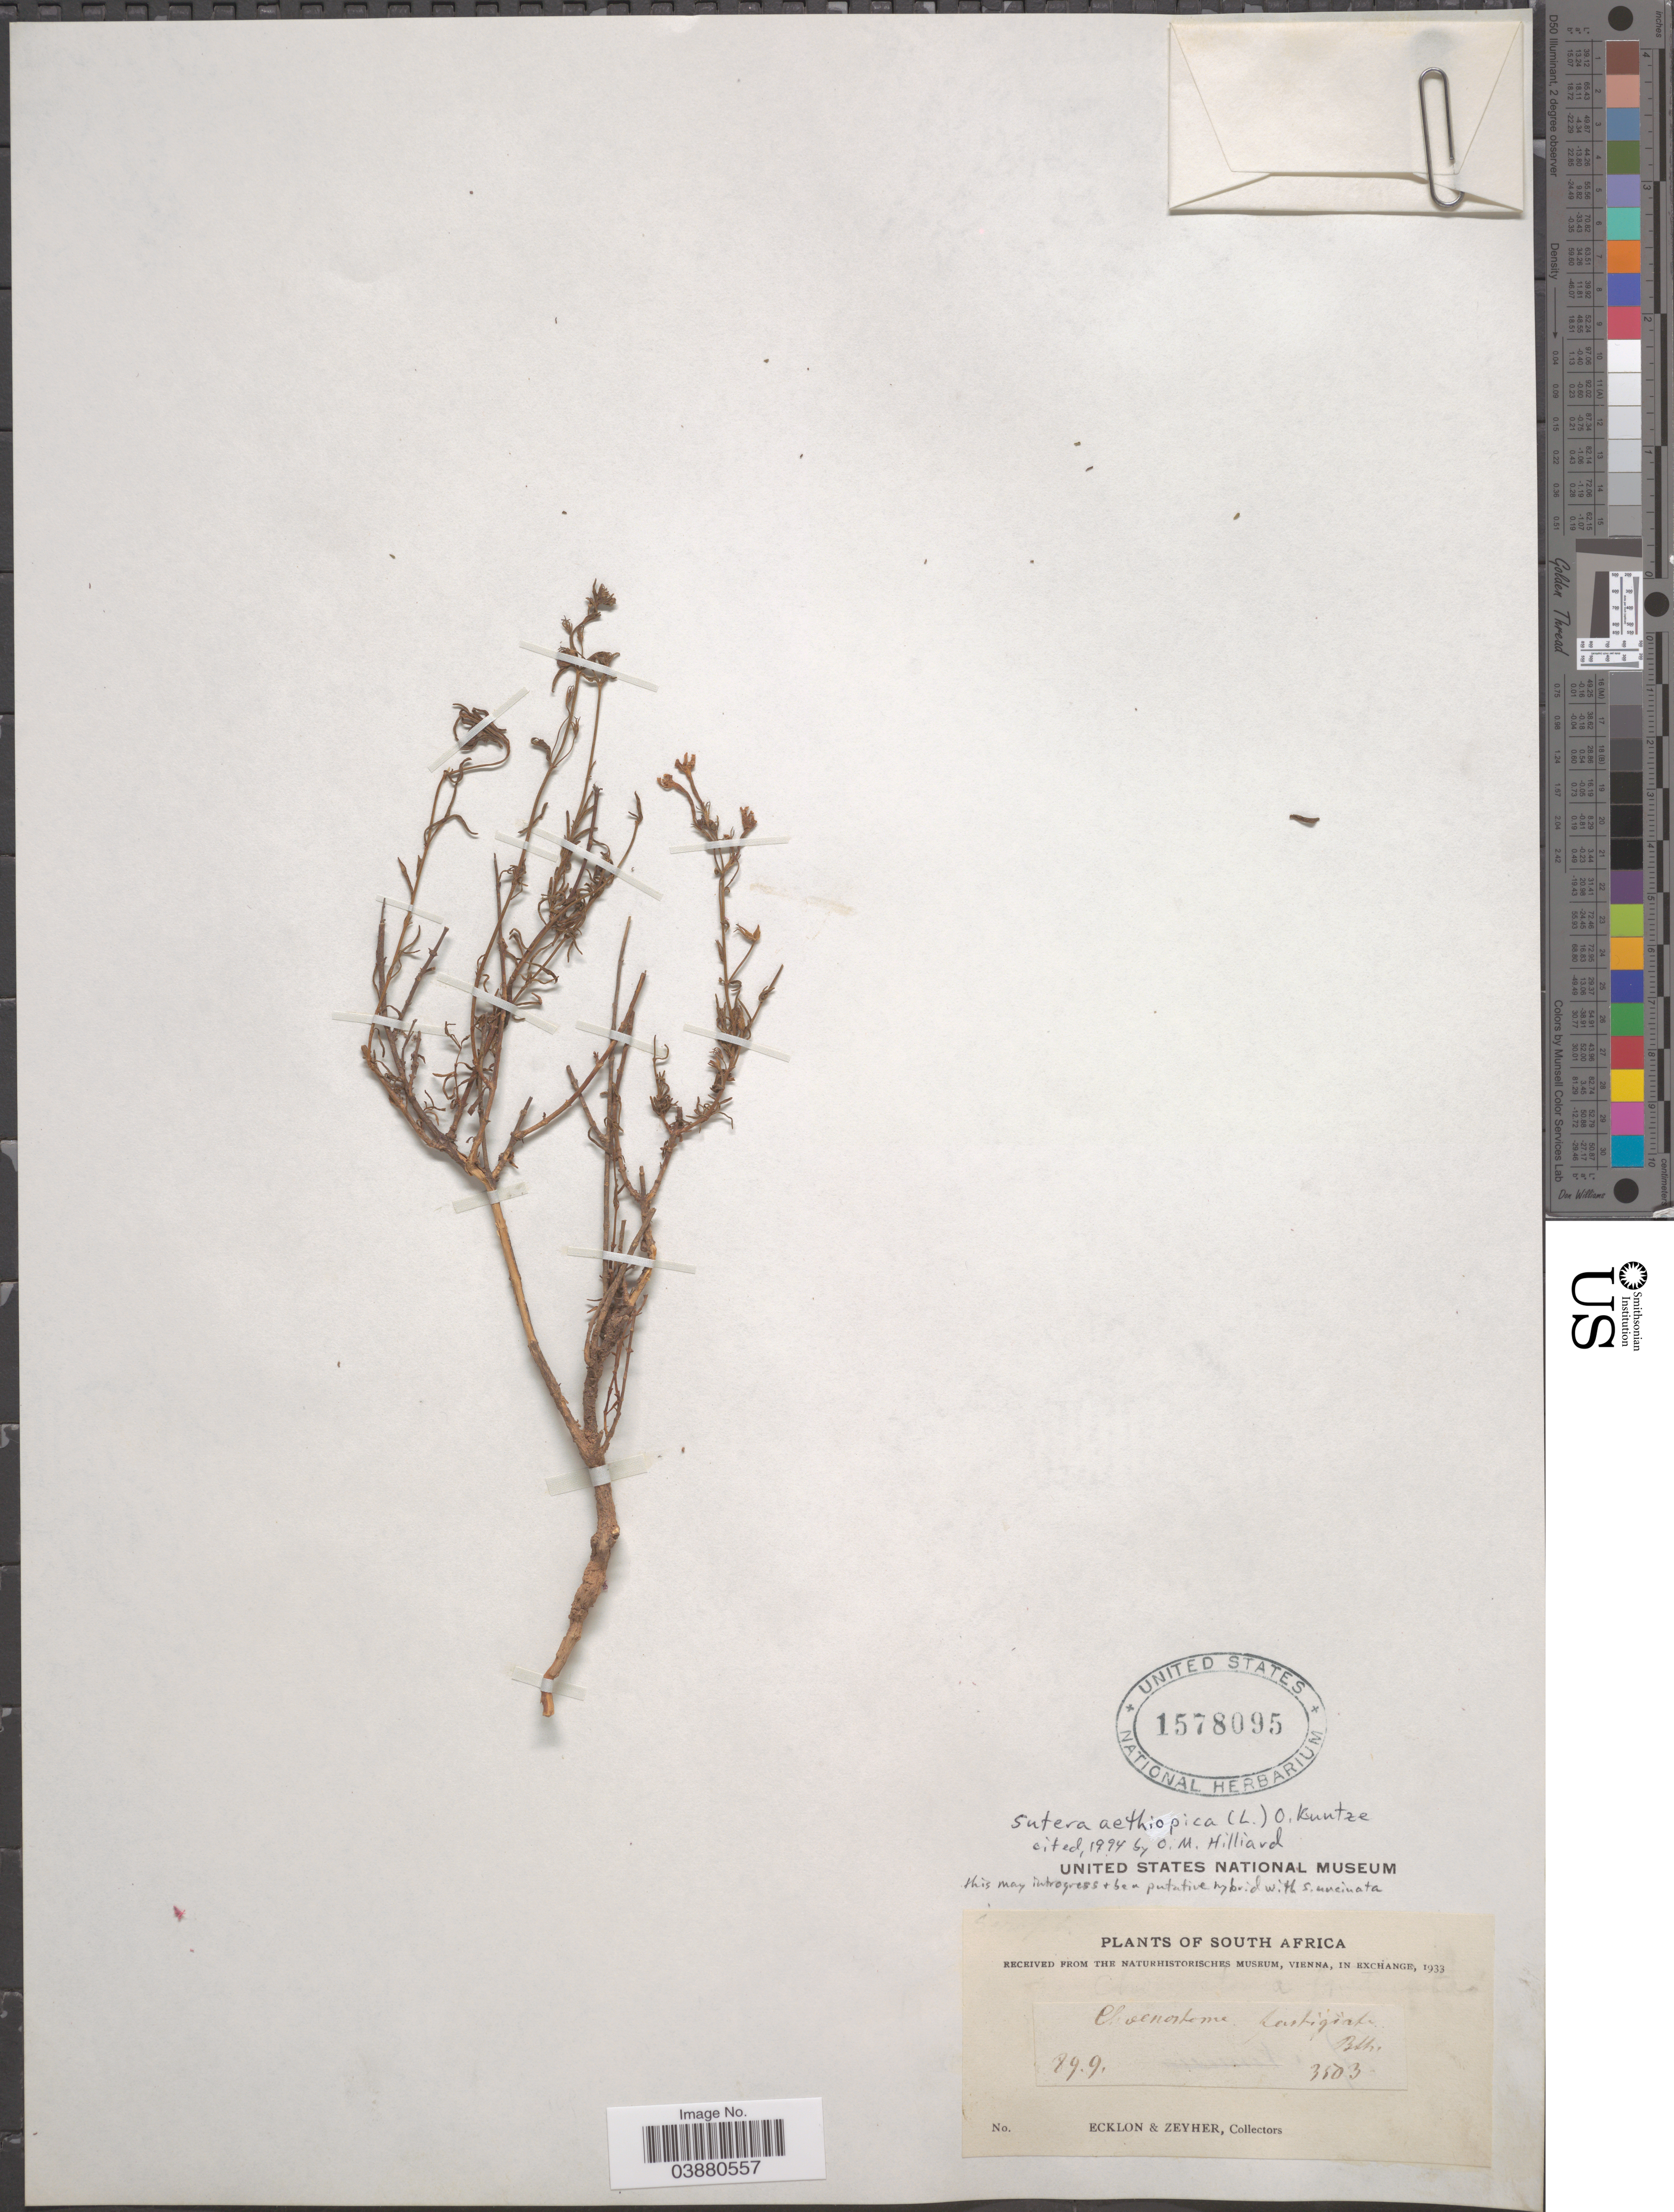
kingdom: Plantae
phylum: Tracheophyta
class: Magnoliopsida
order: Lamiales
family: Scrophulariaceae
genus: Sutera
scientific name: Sutera aethiopica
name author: (L.) Kuntze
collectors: -. Ecklon & -. Zeyher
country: South Africa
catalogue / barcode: US 1578095